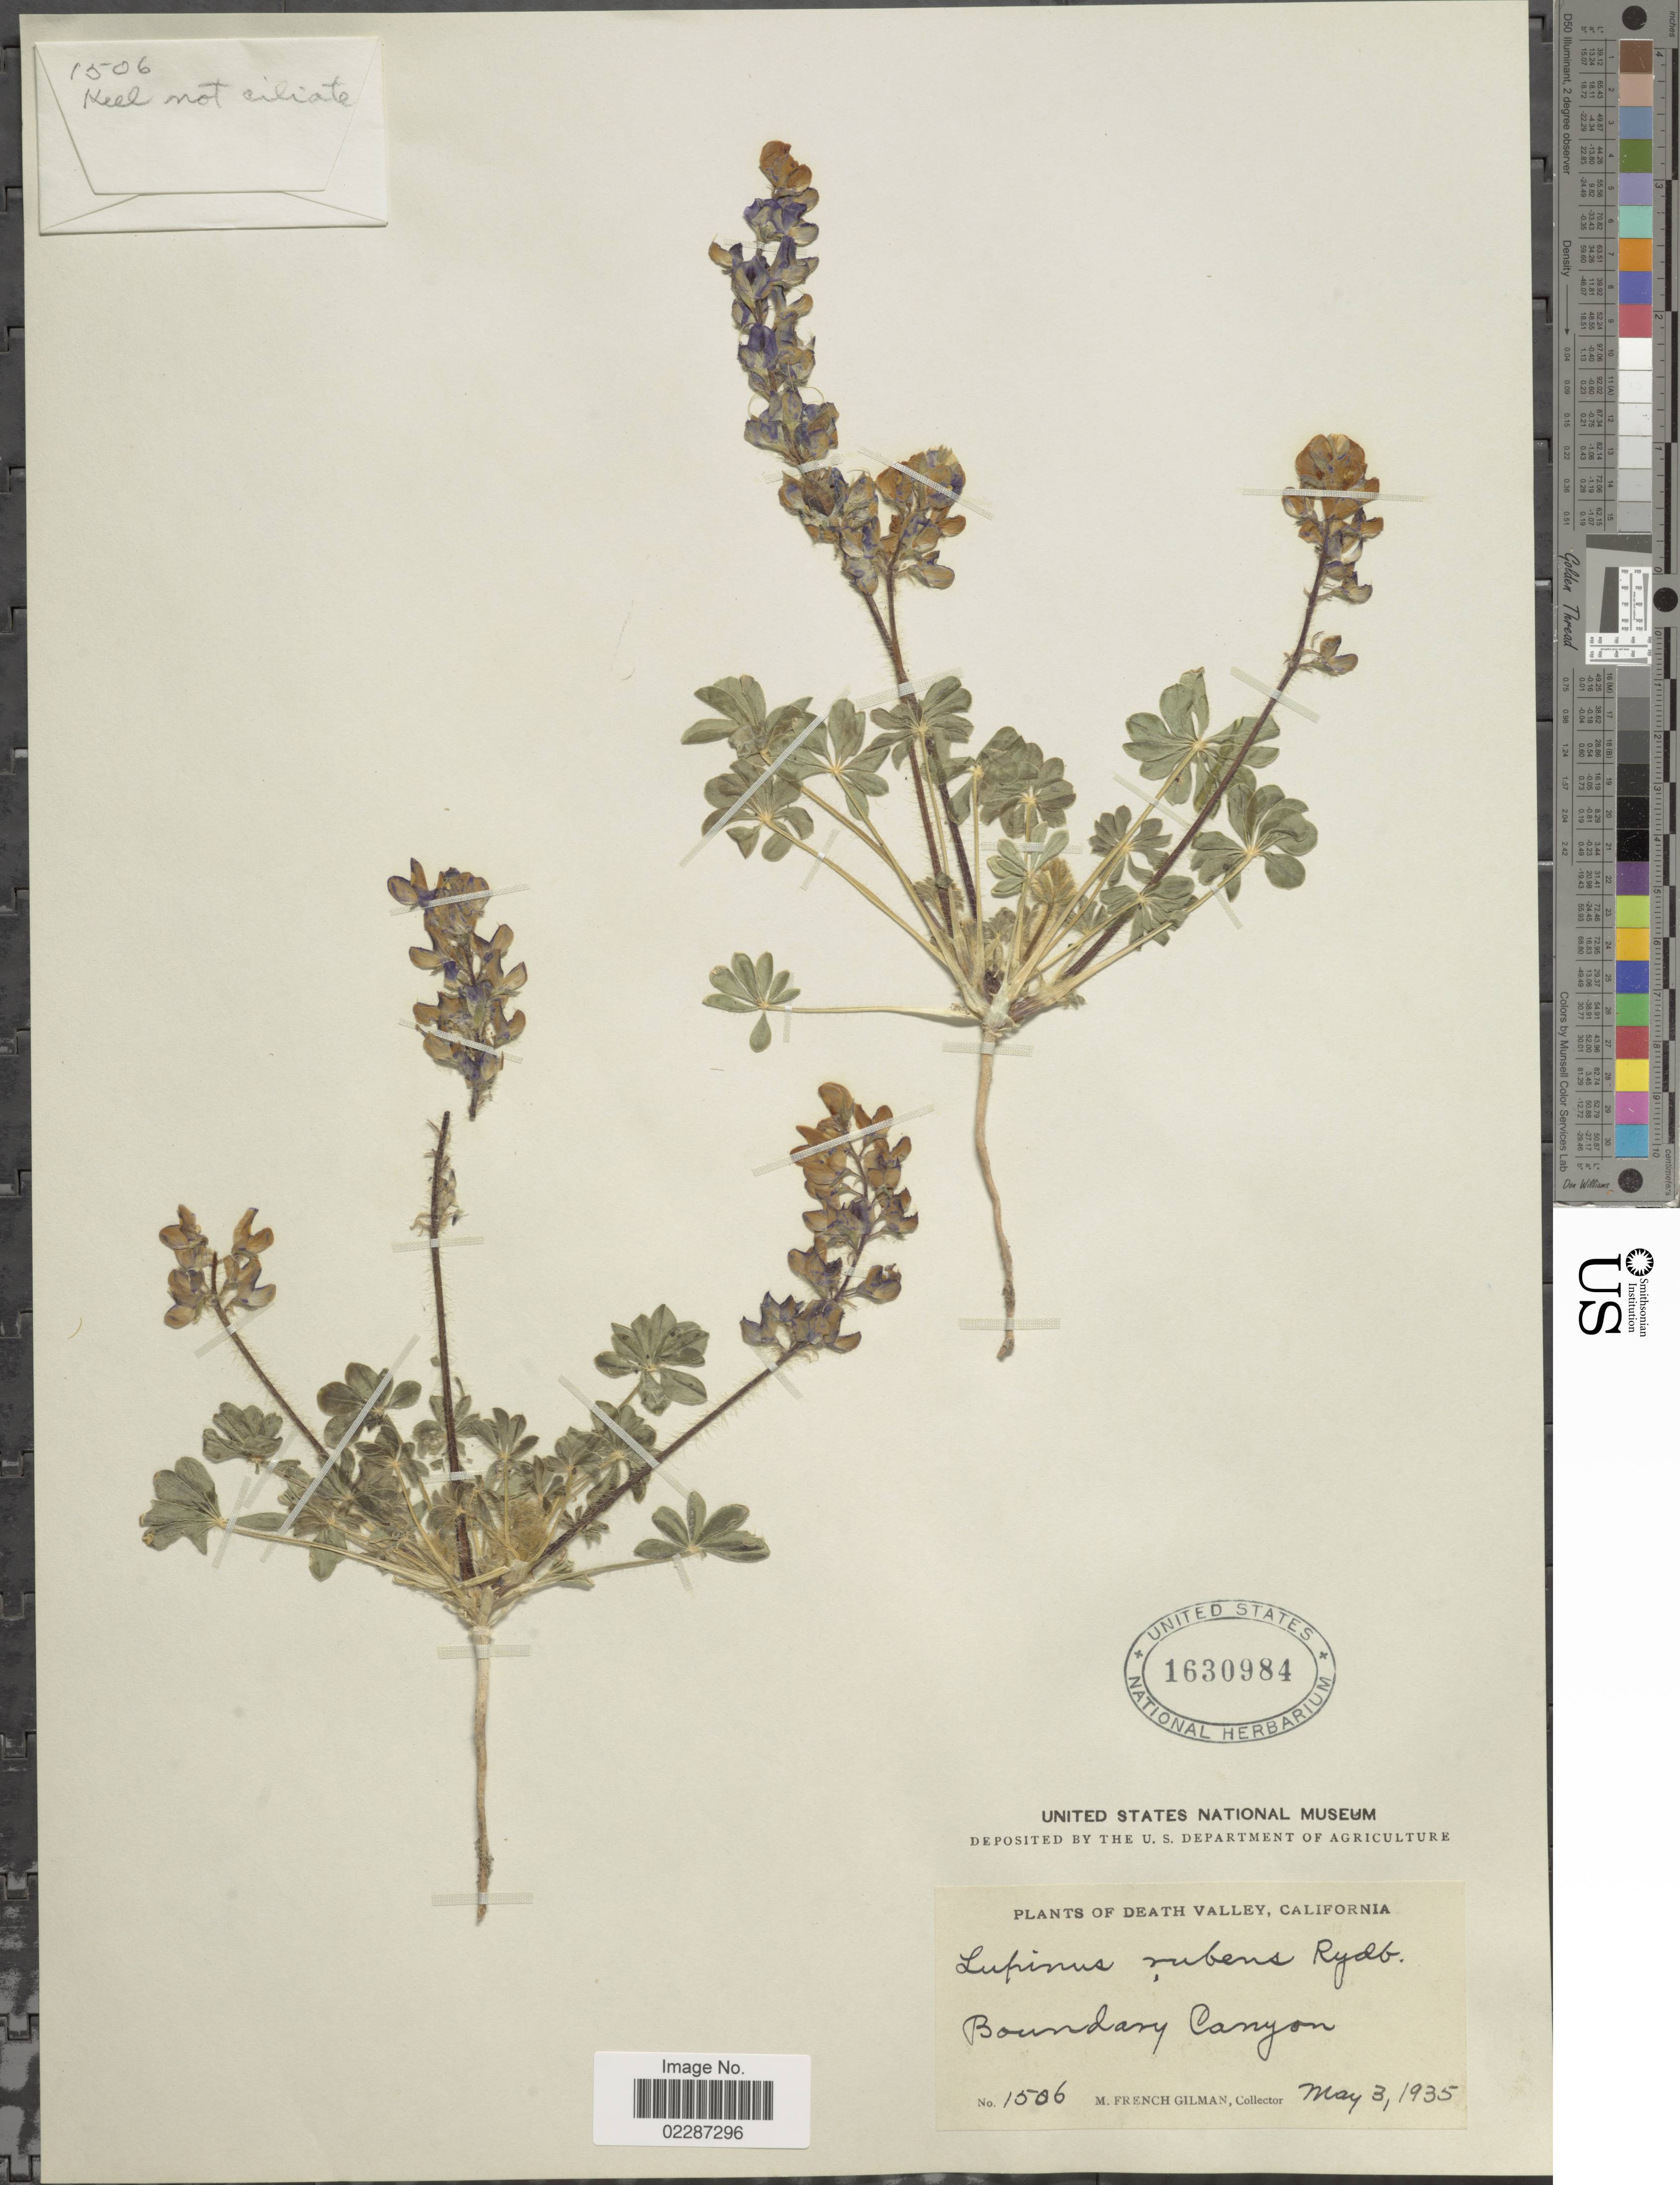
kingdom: Plantae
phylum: Tracheophyta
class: Magnoliopsida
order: Fabales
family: Fabaceae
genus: Lupinus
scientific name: Lupinus pusillus subsp. rubens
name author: (Rydb.) D.B. Dunn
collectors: M. F. Gilman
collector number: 1506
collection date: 1935-05-03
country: United States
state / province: California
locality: Death Valley, Boundary Canyon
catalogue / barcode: US 1630984